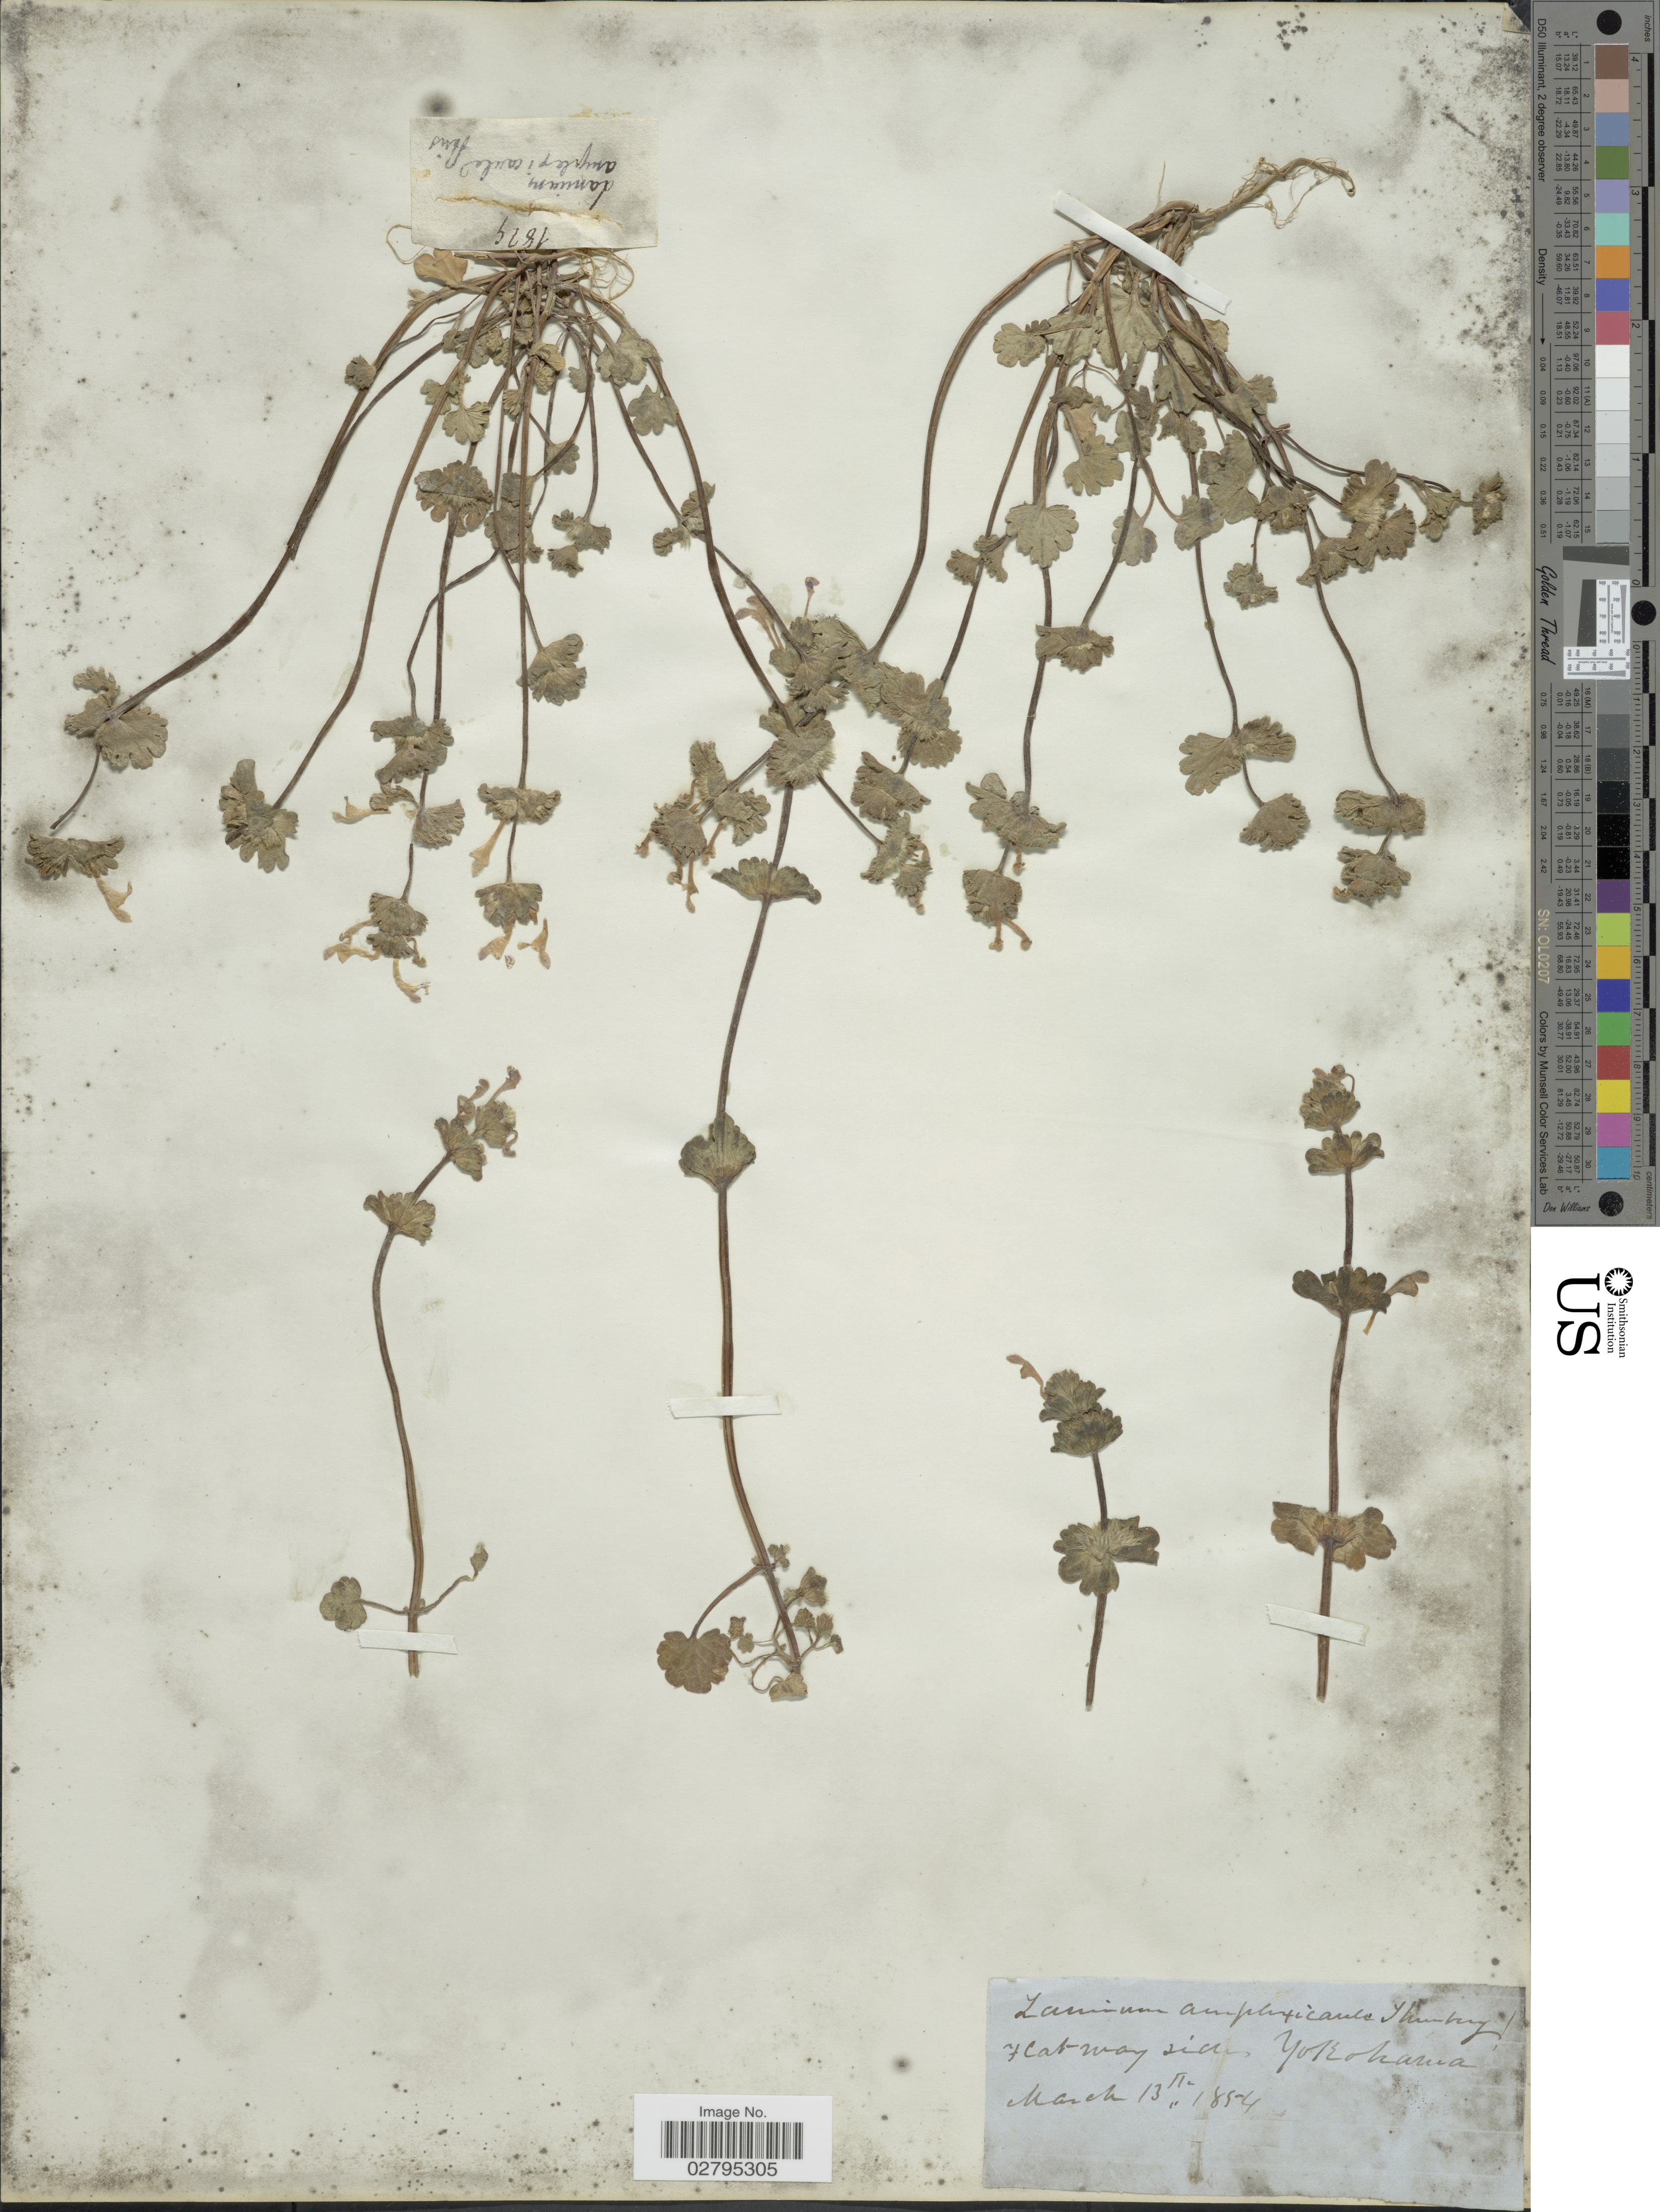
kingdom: Plantae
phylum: Tracheophyta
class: Magnoliopsida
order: Lamiales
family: Lamiaceae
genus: Lamium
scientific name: Lamium amplexicaule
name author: L.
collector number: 1829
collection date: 1854-03-13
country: Japan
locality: Flatway side Yokohama